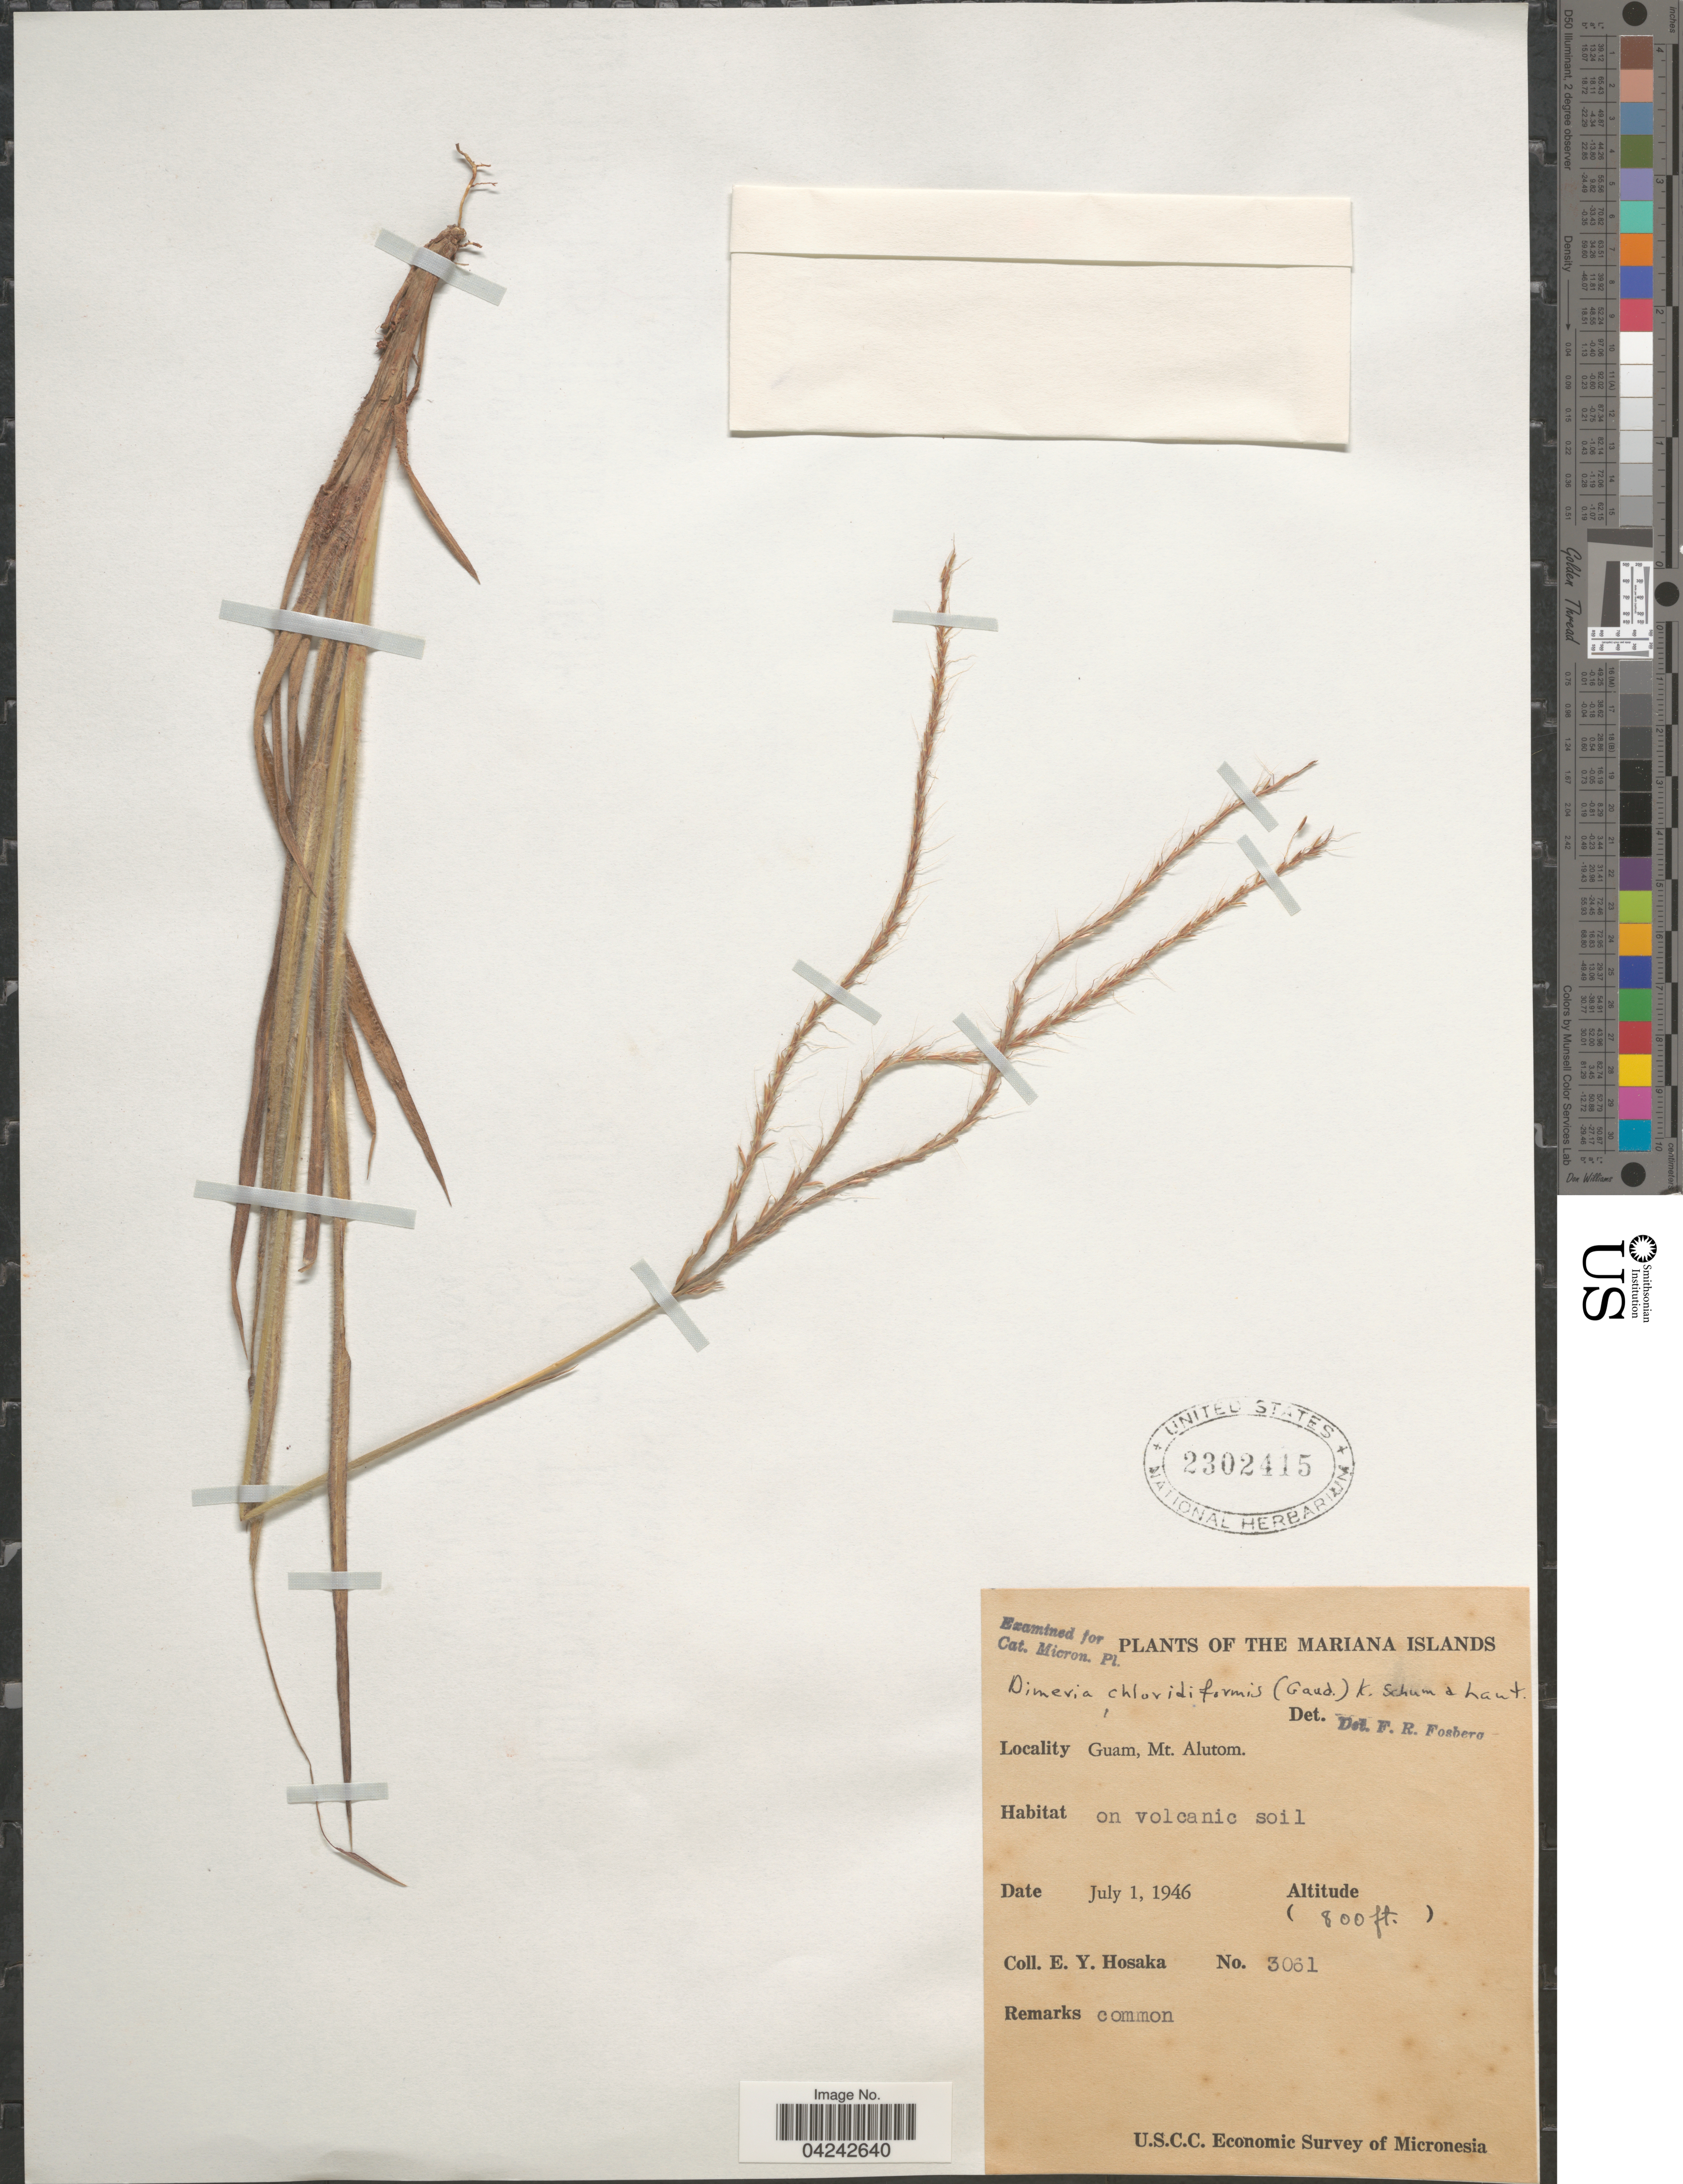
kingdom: Plantae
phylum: Tracheophyta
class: Liliopsida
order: Poales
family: Poaceae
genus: Dimeria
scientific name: Dimeria chloridiformis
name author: (Gaudich.) Schum. & Lauterb.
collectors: E. Y. Hosaka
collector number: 3061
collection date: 1946-07-01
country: Guam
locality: The Mariana Islands. Mt. Alutom. U.S.C.C. Economic Survey of Micronesia.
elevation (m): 244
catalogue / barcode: US 2302415